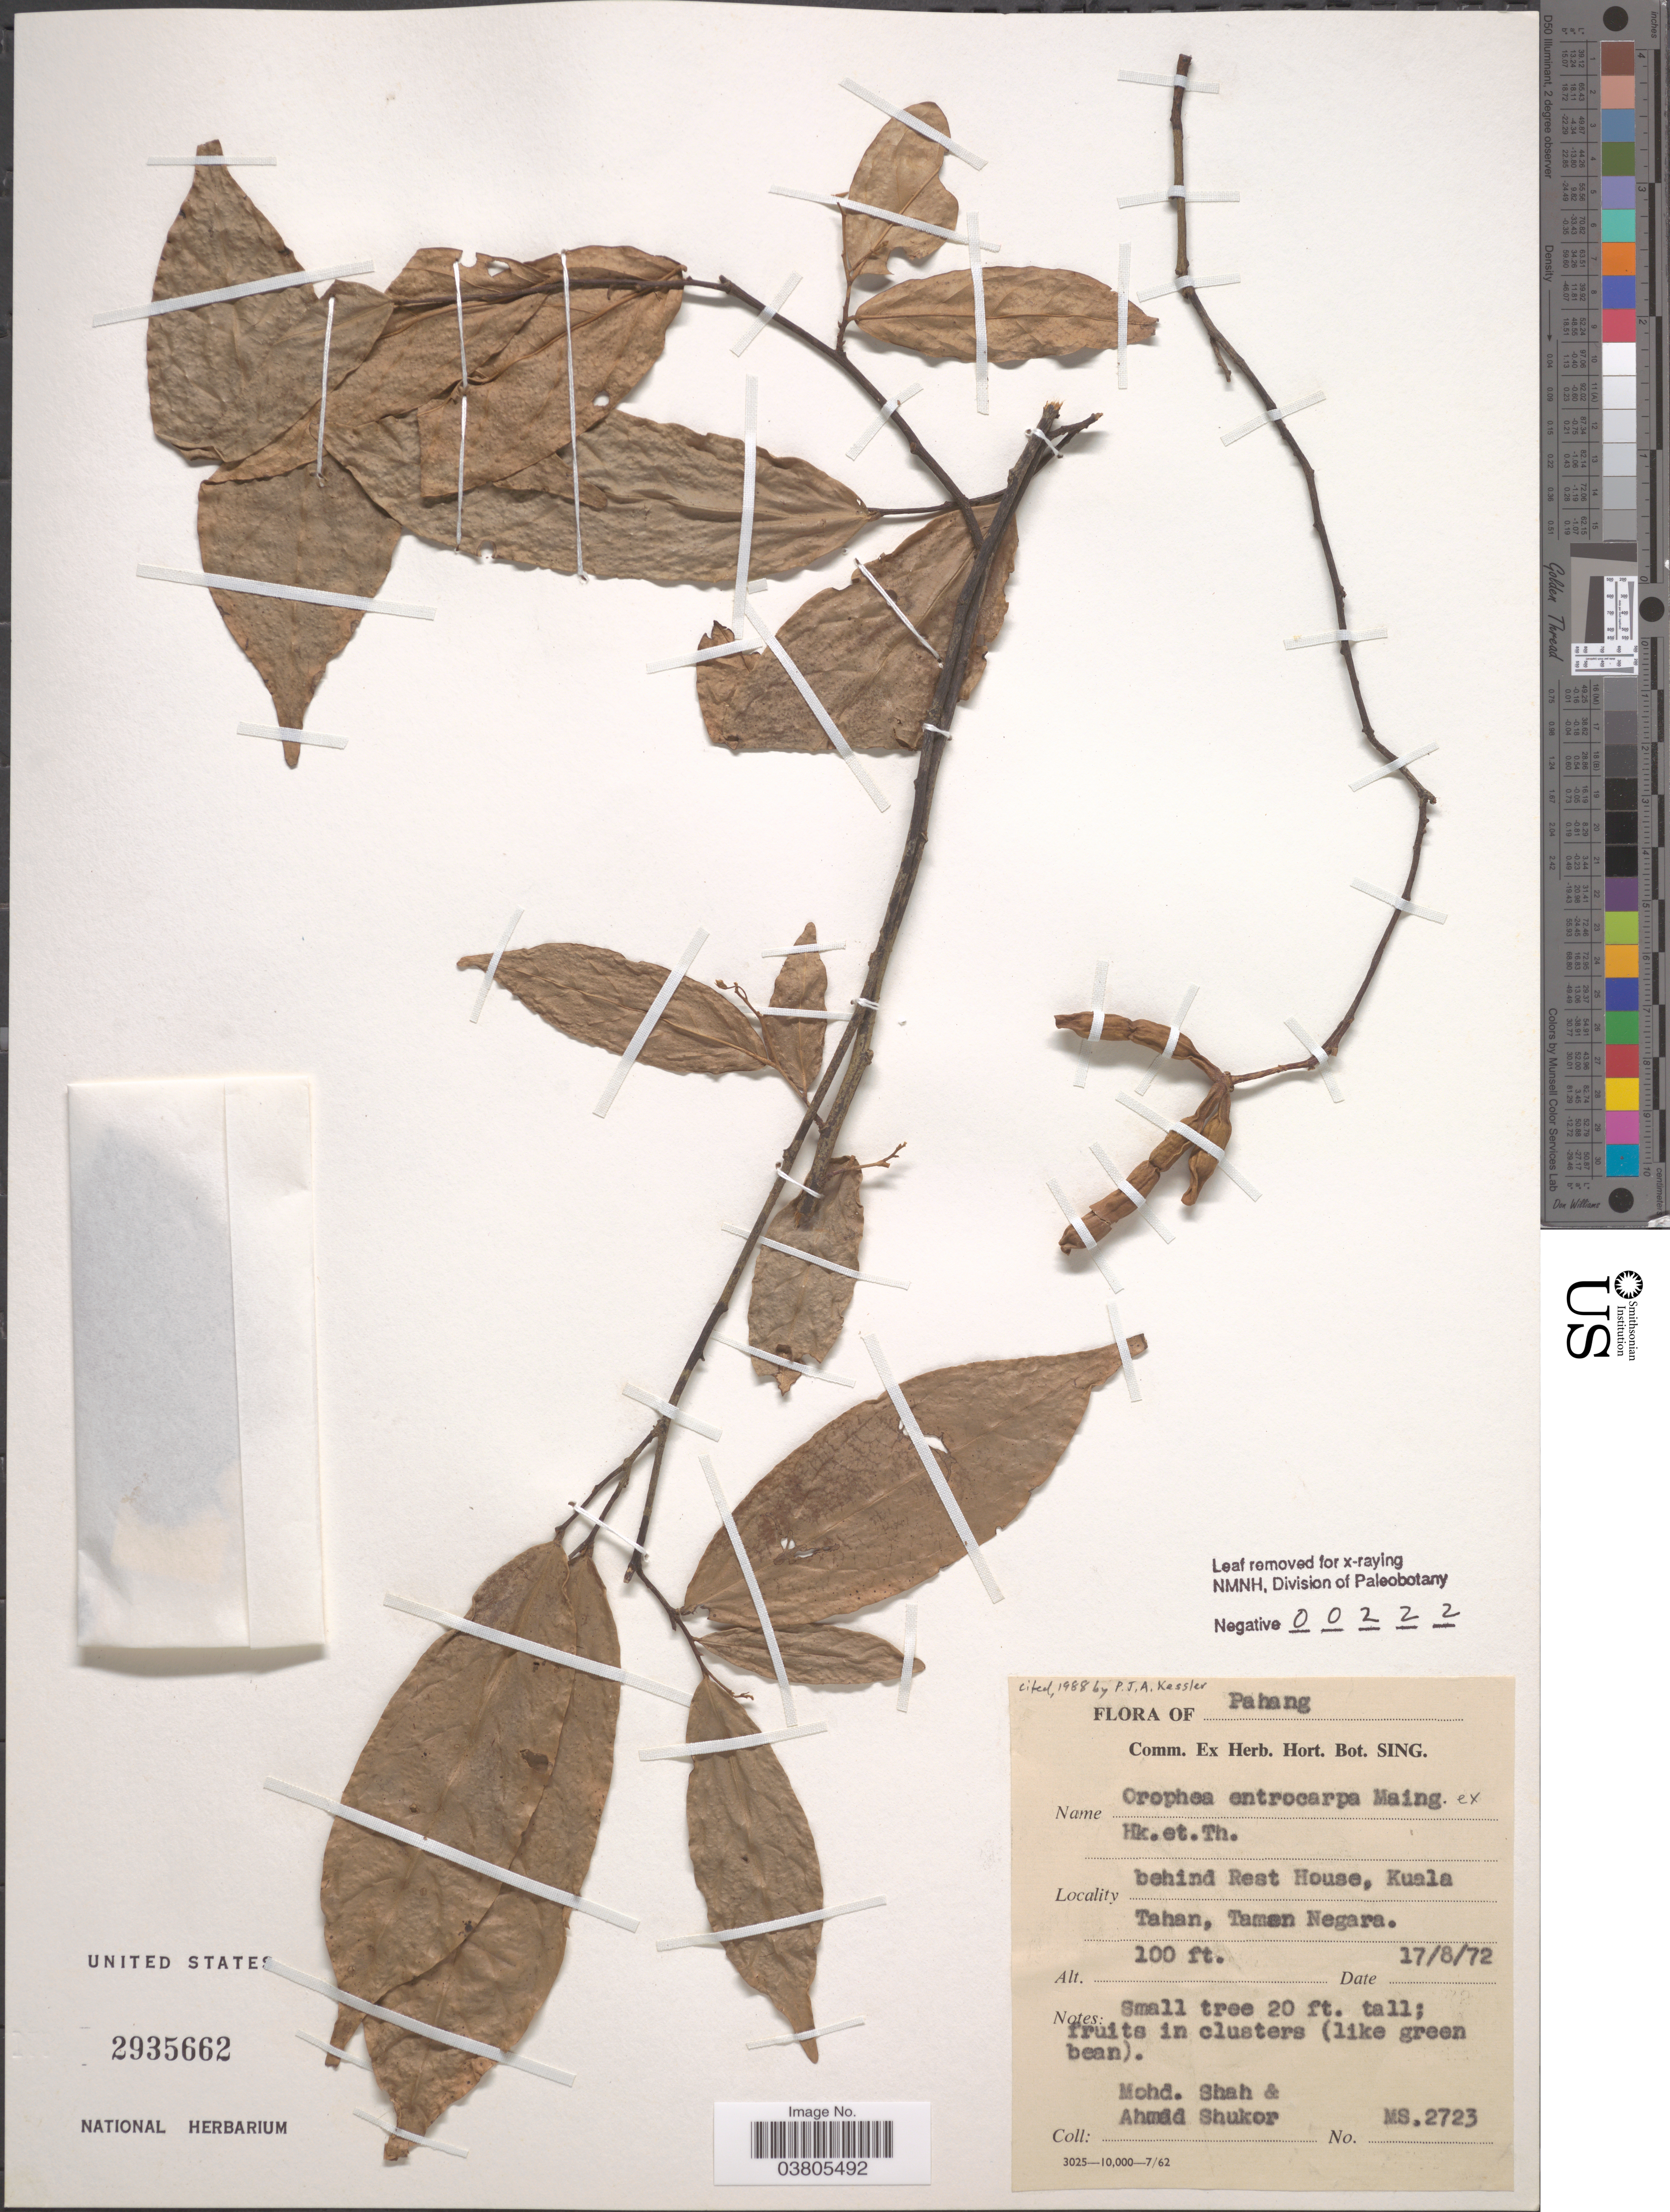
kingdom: Plantae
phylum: Tracheophyta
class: Magnoliopsida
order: Magnoliales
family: Annonaceae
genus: Orophea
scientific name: Orophea enterocarpa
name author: Maingay ex Hook. f. & Thomson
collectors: M. Shah & A. Shukor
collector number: MS2723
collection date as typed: Transcribed d/m/y: 17/8/72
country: Malaysia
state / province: Pahang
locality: Behind Rest House, Kuala Tahan, Taman Negara.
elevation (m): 30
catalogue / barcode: US 2935662